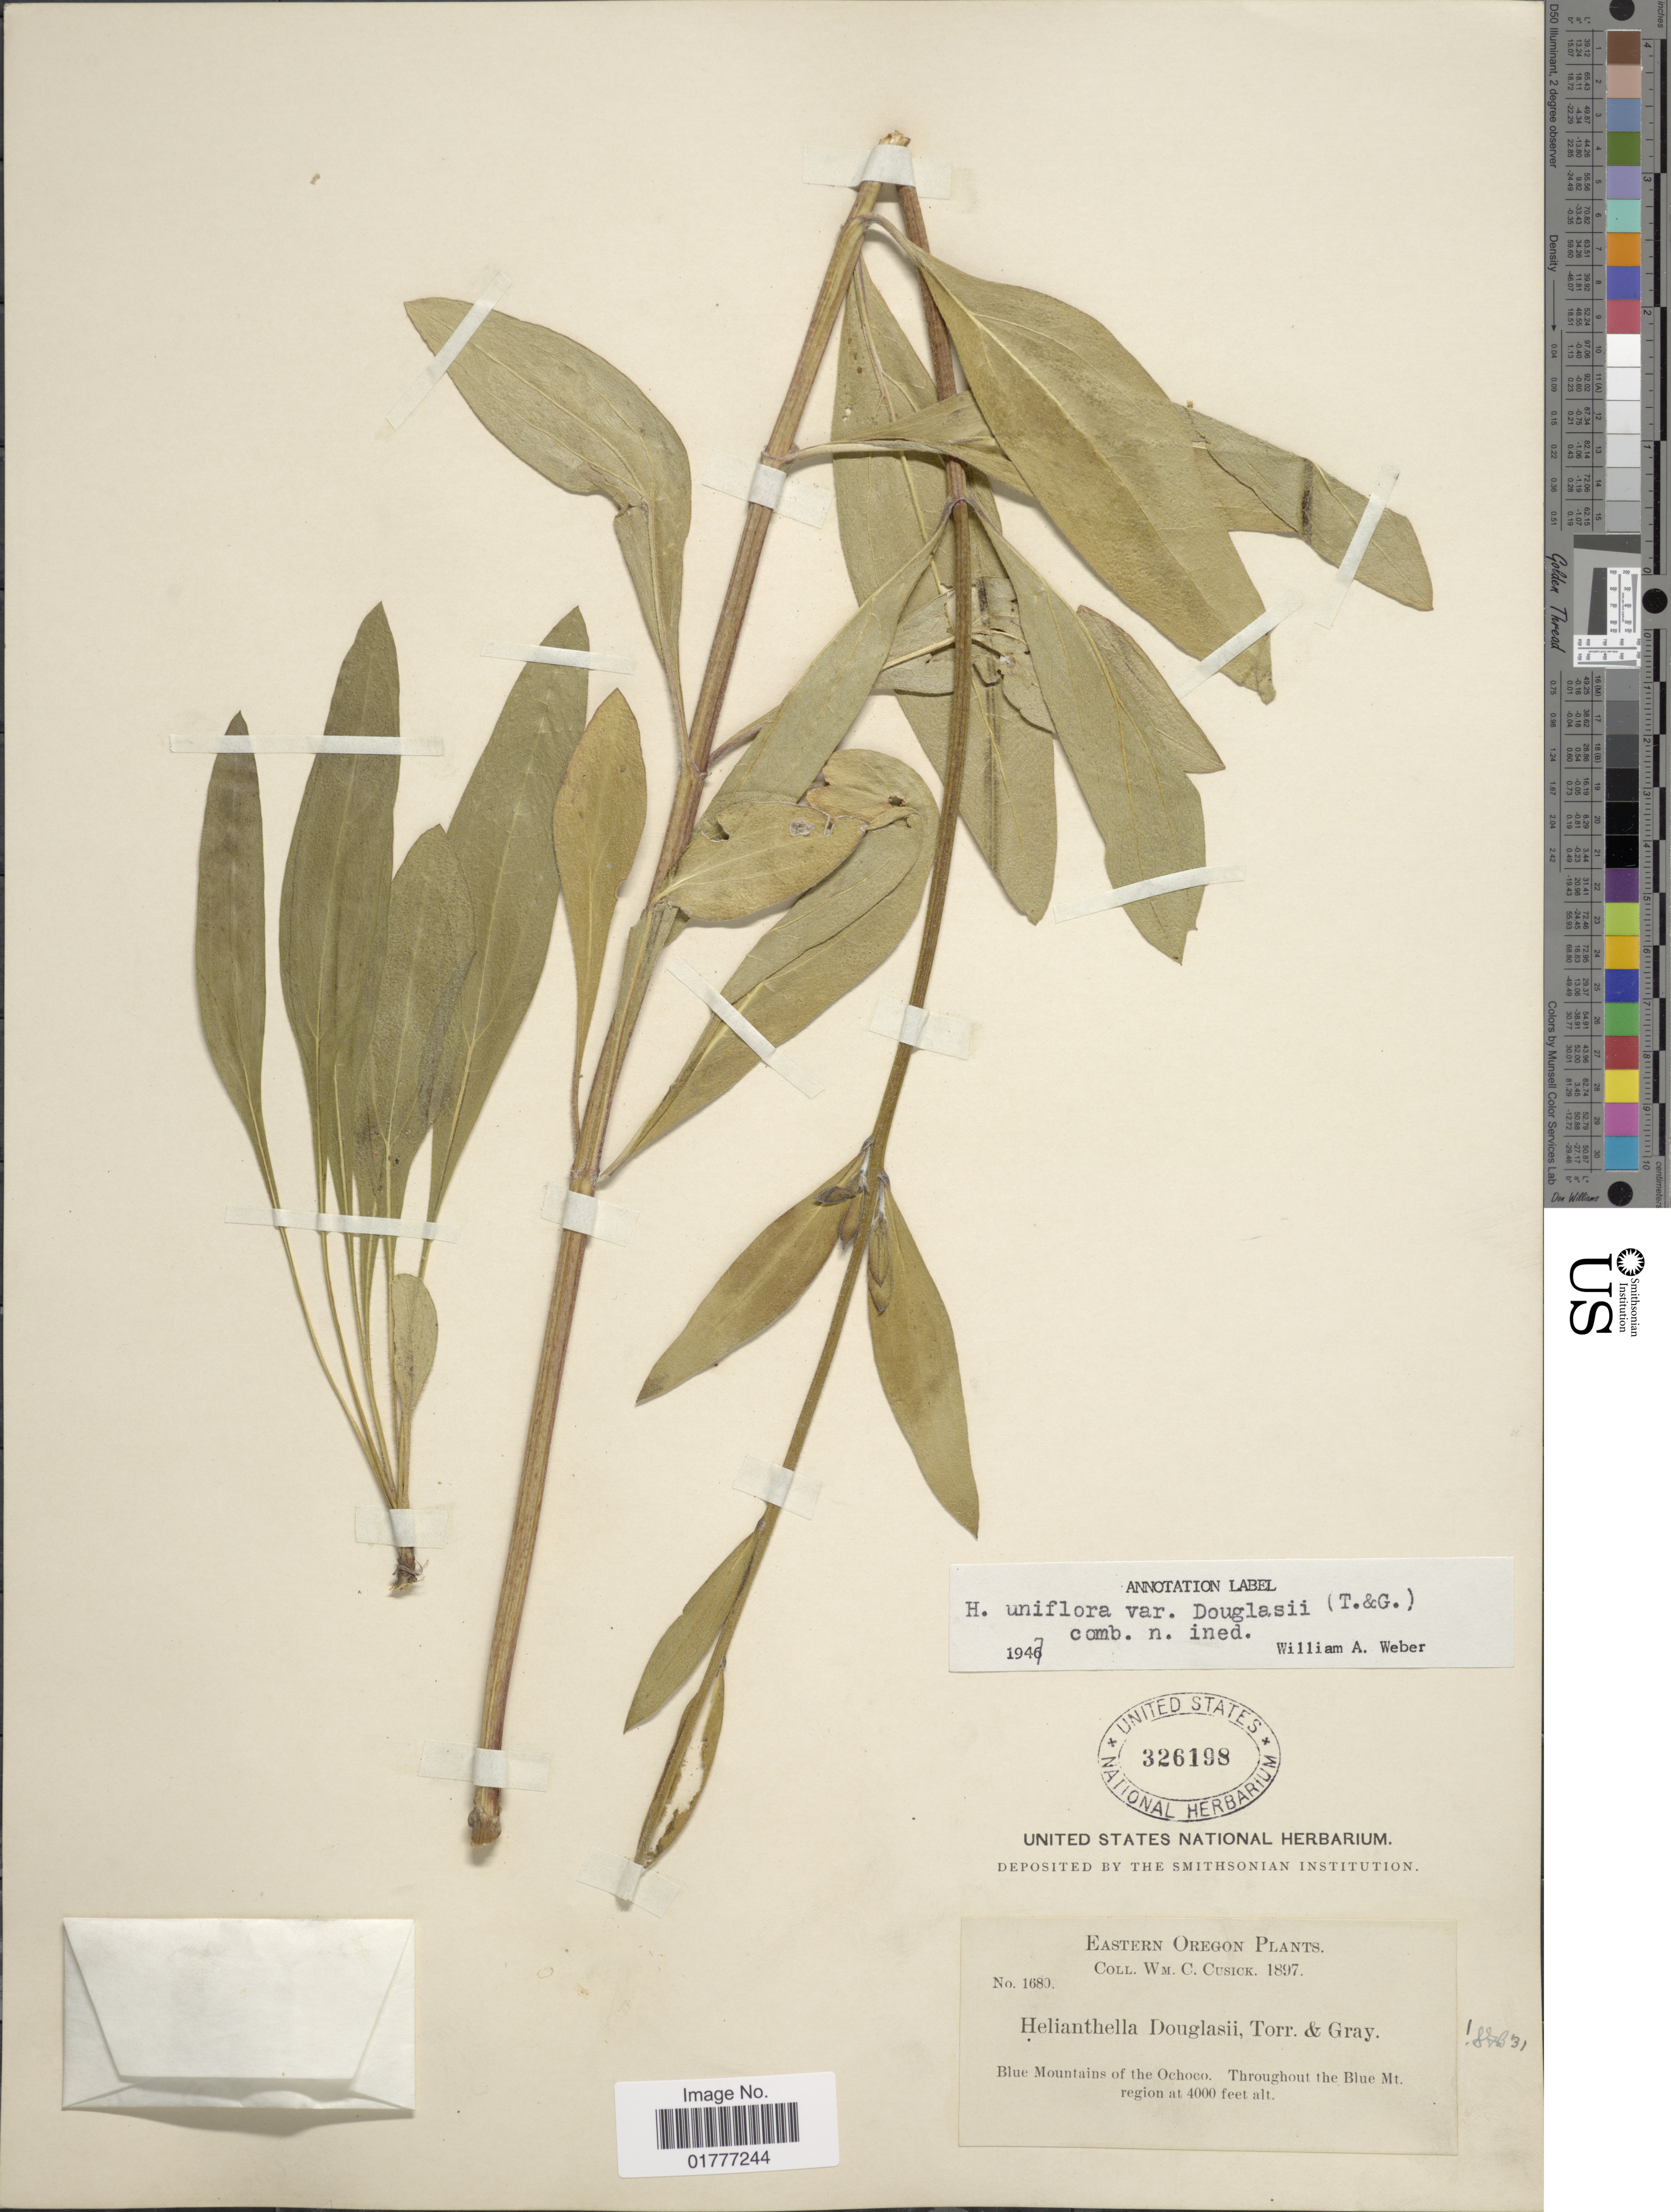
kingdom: Plantae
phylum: Tracheophyta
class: Magnoliopsida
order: Asterales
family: Asteraceae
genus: Helianthella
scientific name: Helianthella douglasii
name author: Torr. & A. Gray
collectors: W. C. Cusick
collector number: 1680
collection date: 1897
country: United States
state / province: Oregon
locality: Eastern Orgeon, Blue Mountains of the Ochoco, throughout the Blue Mt. region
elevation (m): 1219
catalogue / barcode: US 326198